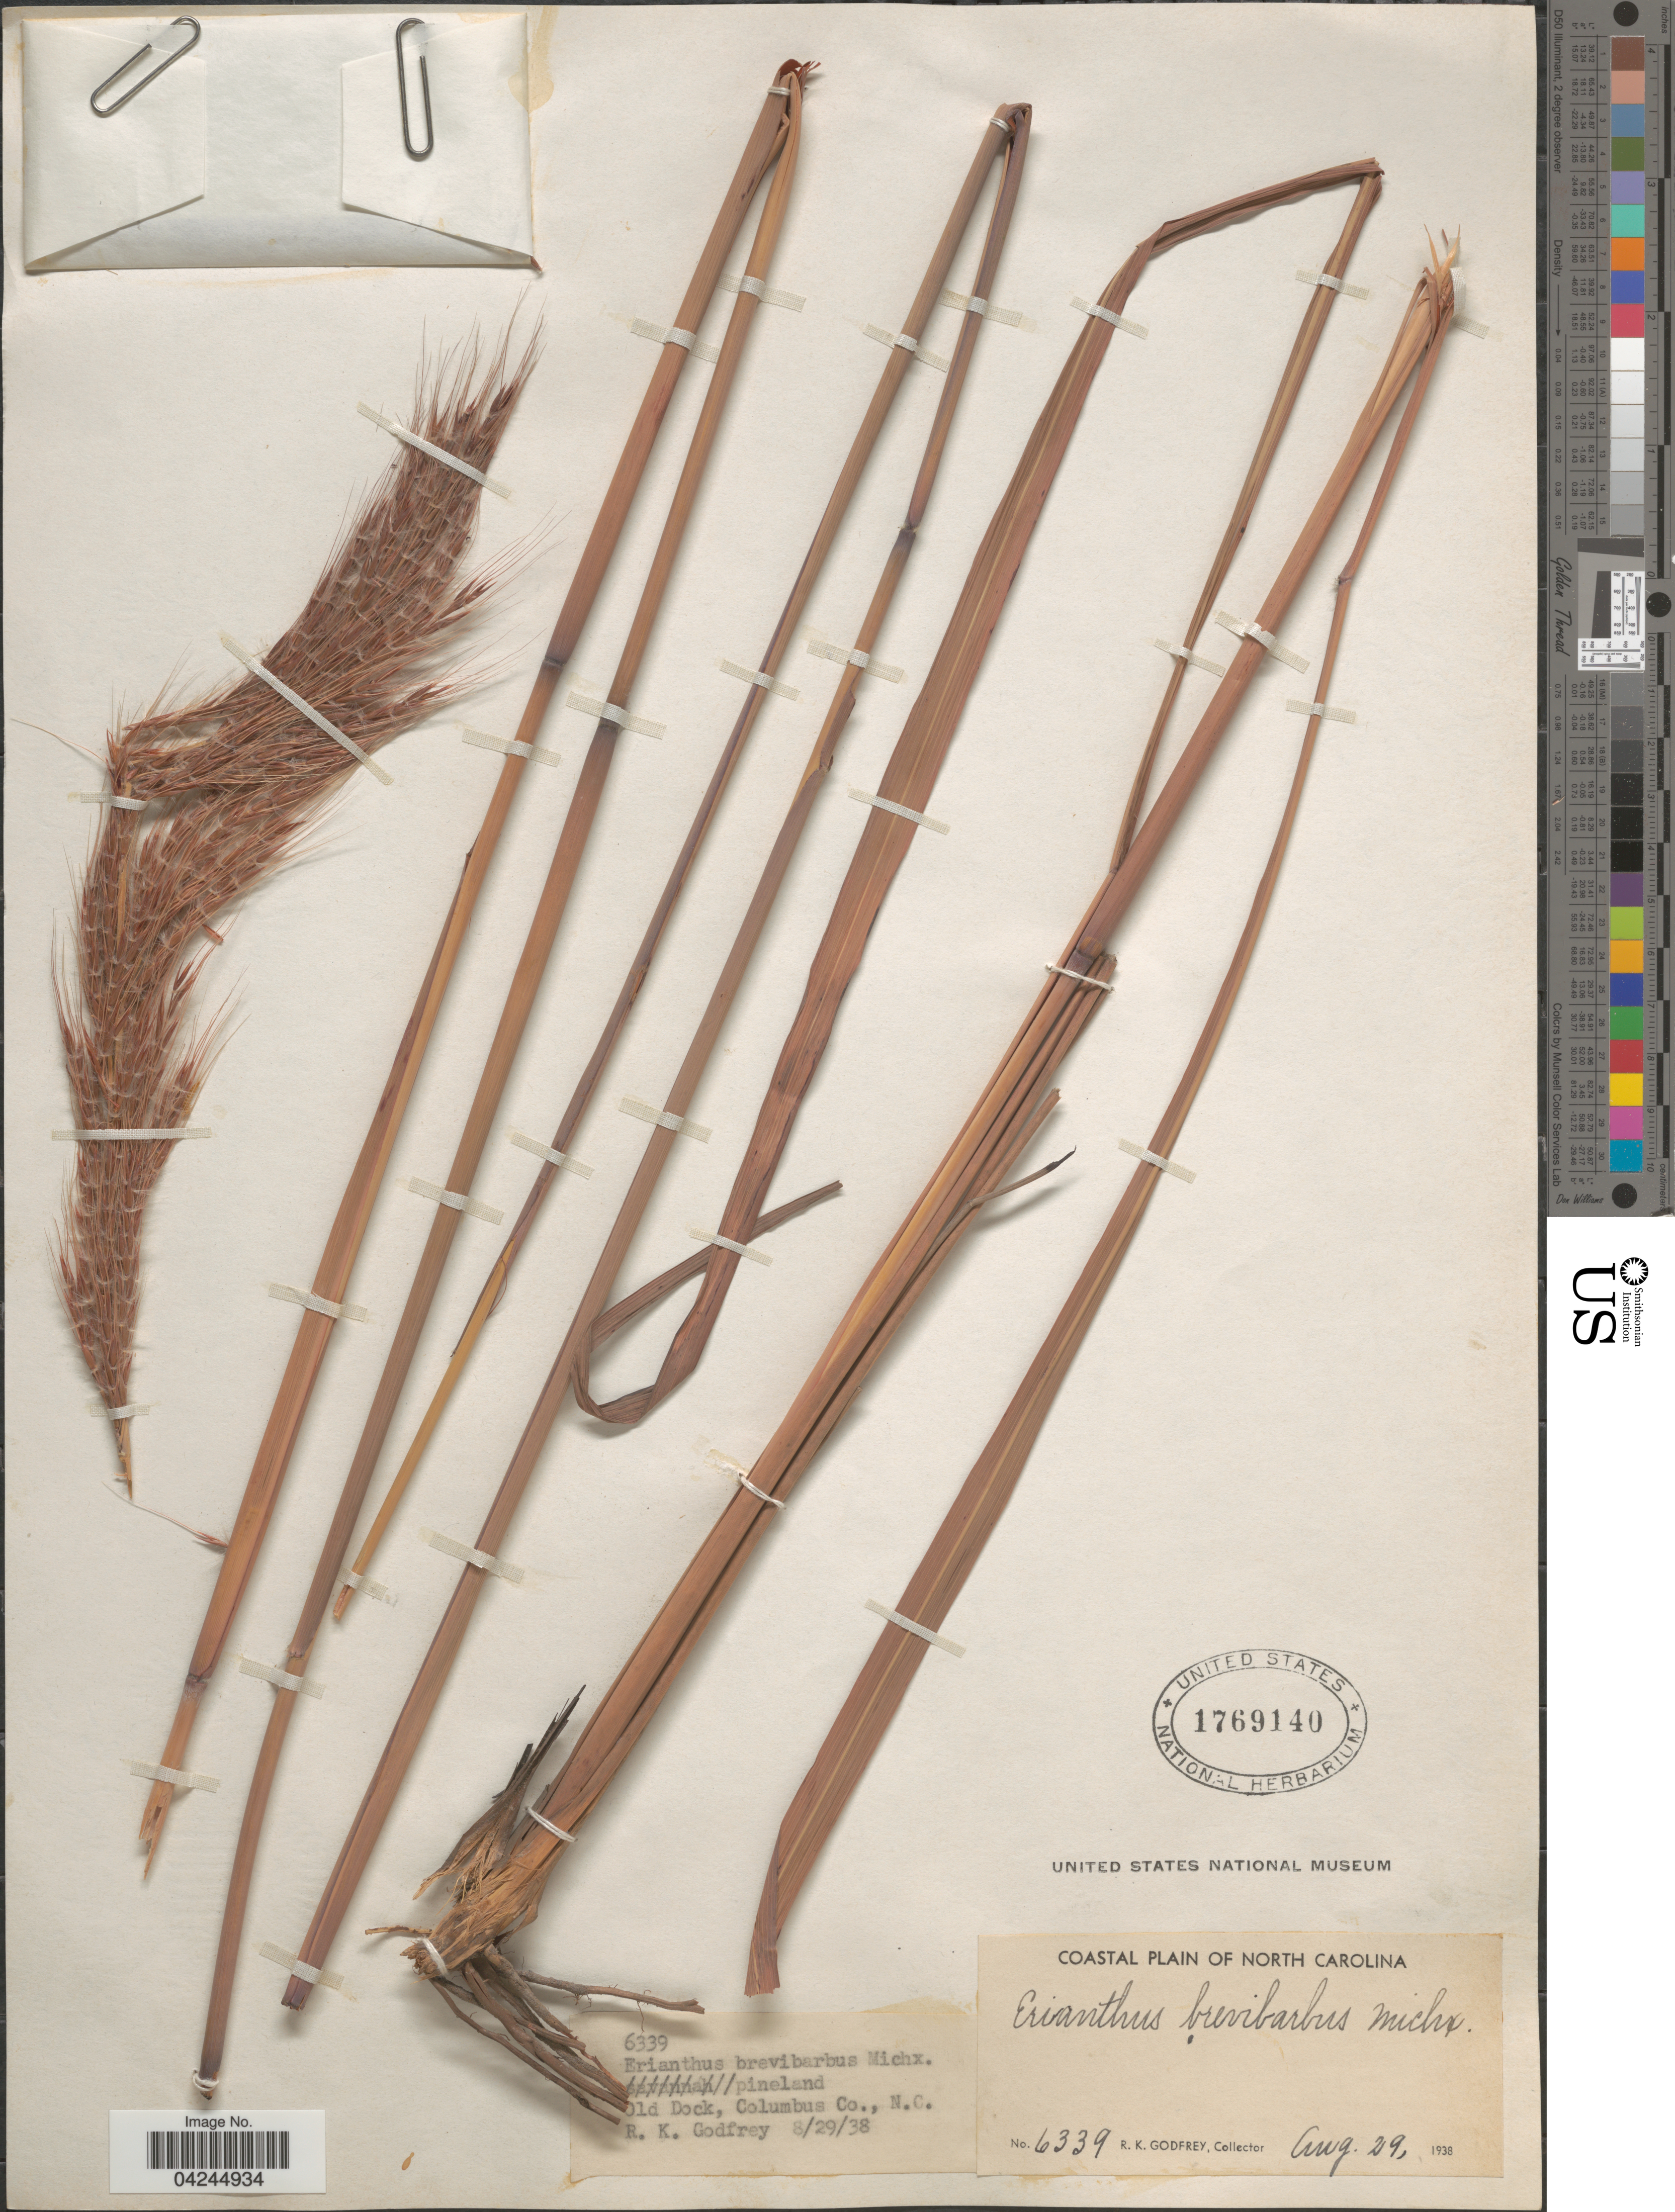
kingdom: Plantae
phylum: Tracheophyta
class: Liliopsida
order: Poales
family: Poaceae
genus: Erianthus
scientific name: Erianthus brevibarbis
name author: Michx.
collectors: R. K. Godfrey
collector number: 6339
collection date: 1938-08-29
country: United States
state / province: North Carolina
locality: Old Dock, Columbus Co. Coastal Plain of North Carolina.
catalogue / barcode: US 1769140